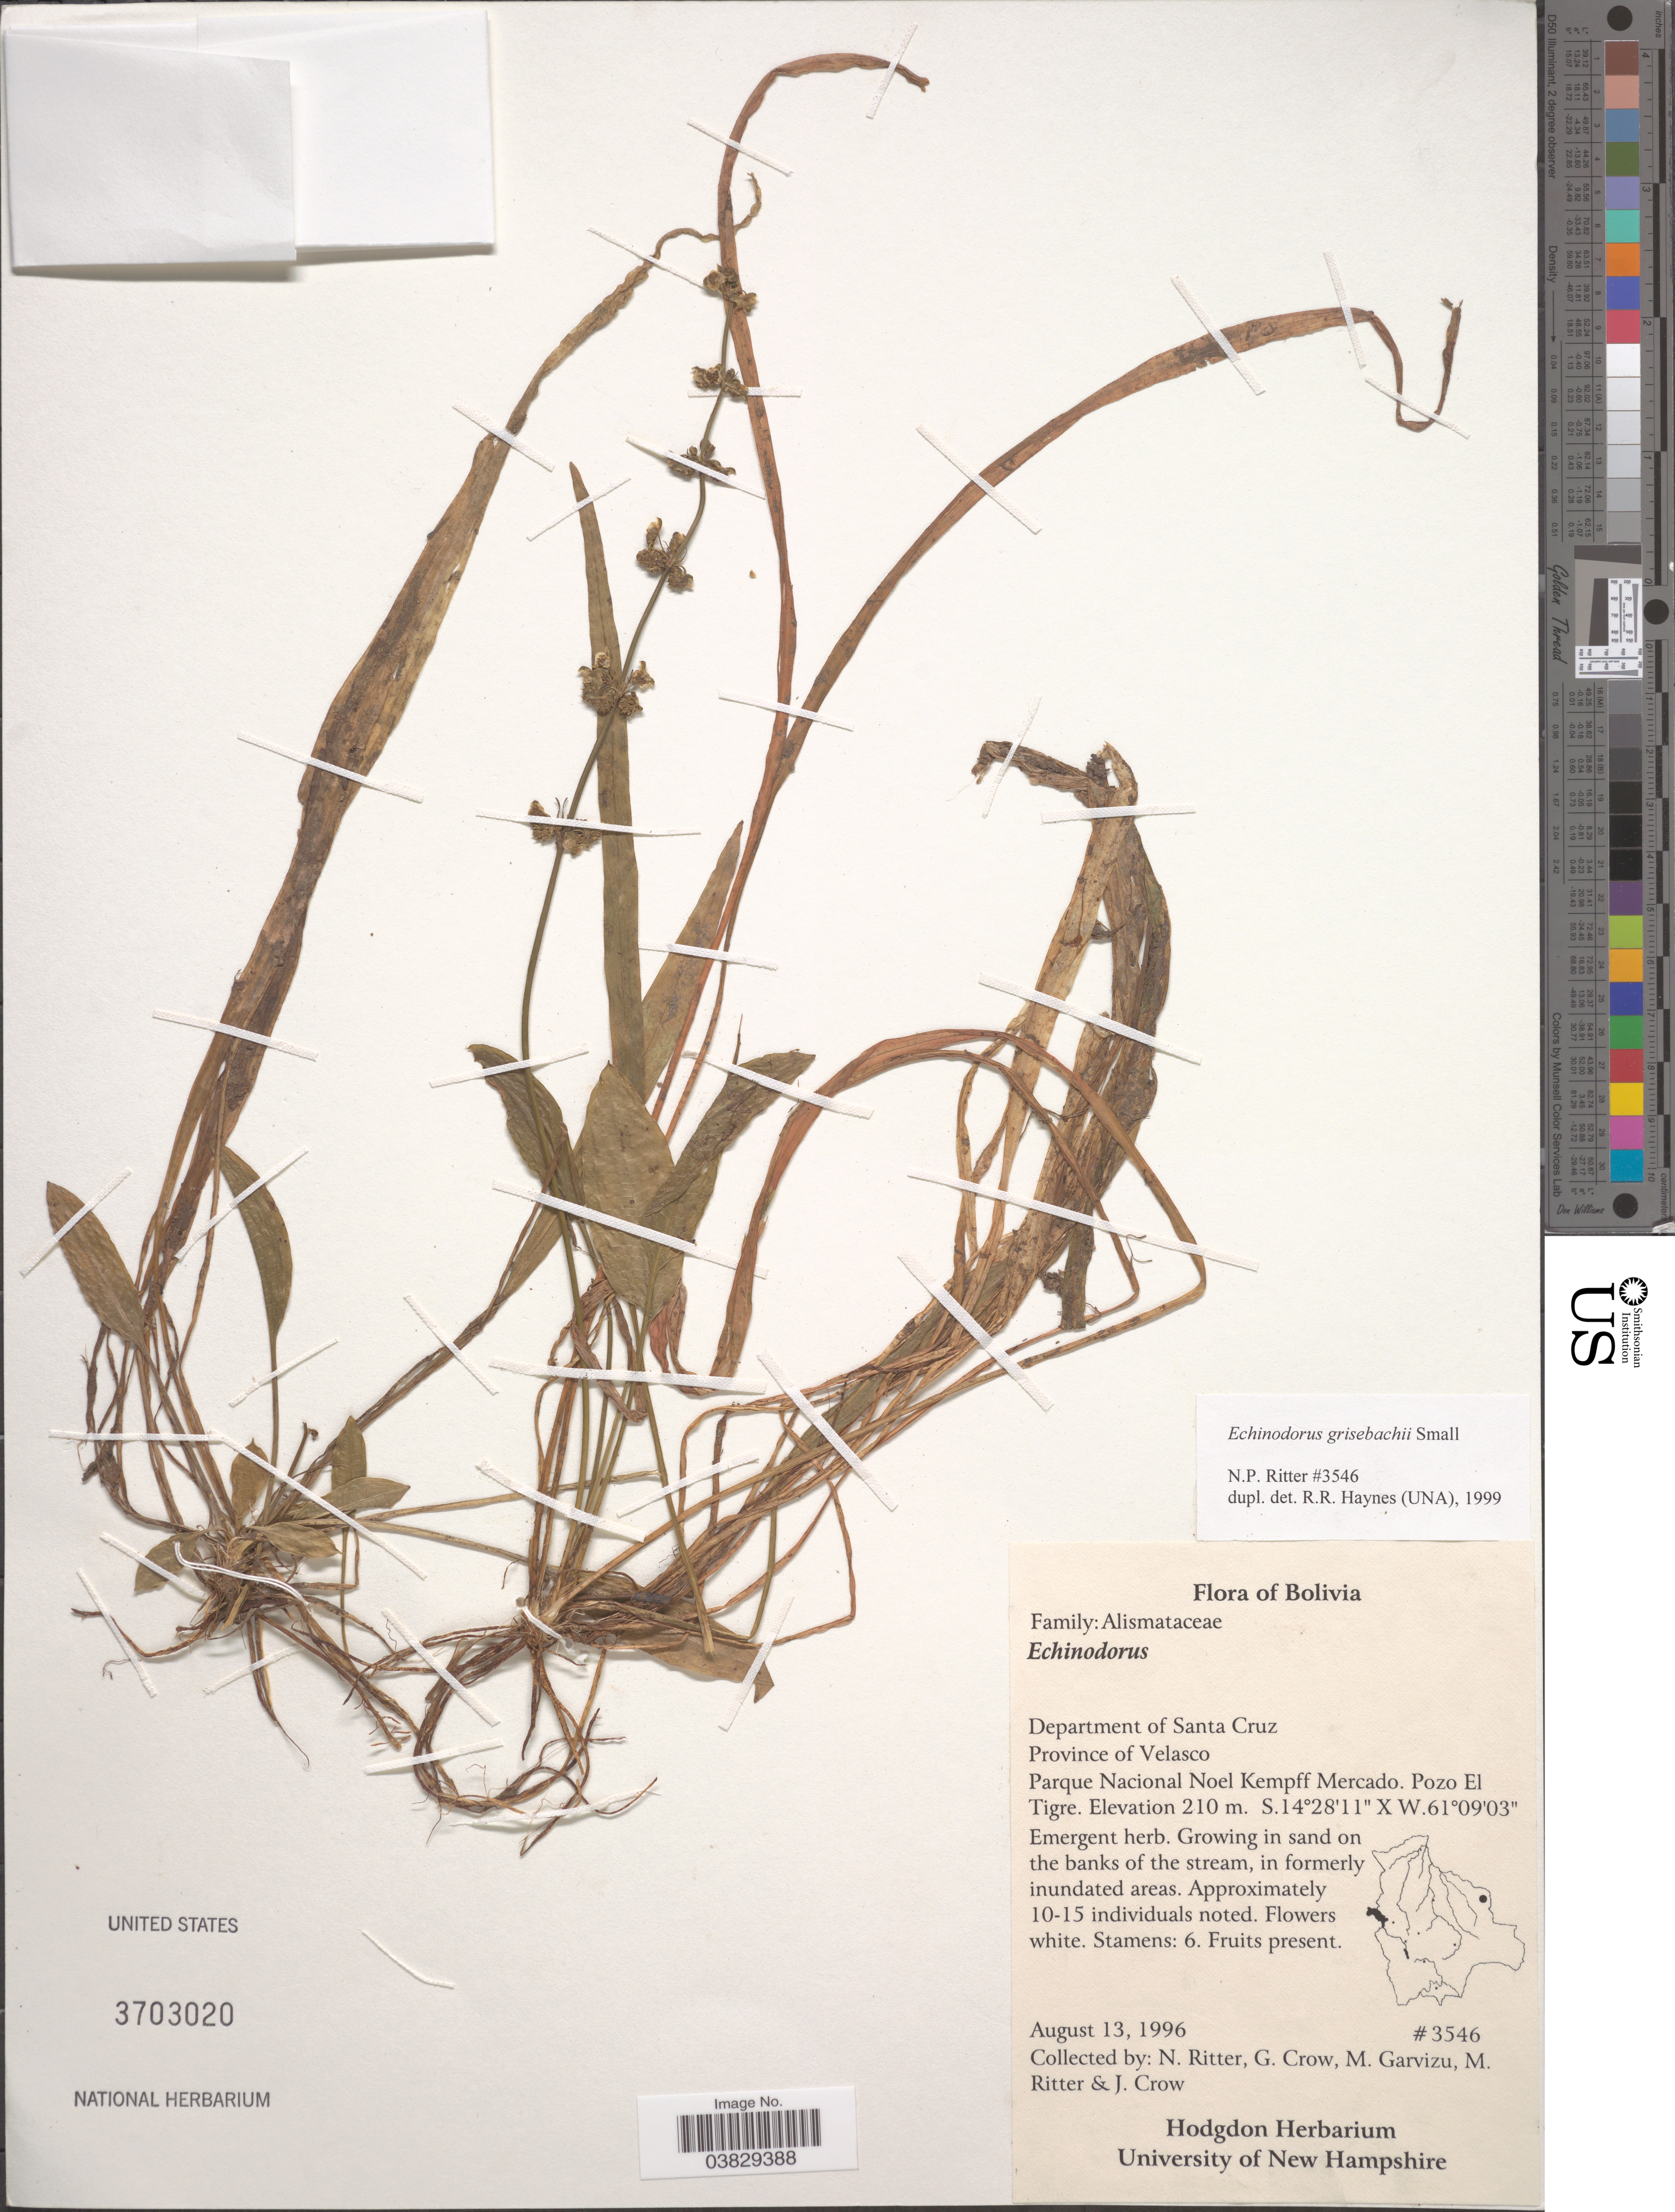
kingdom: Plantae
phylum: Tracheophyta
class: Liliopsida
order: Alismatales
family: Alismataceae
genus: Echinodorus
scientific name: Echinodorus grisebachii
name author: Small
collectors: N. Ritter, G. Crow, M. Garvizu, M. Ritter & J. Crow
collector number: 3546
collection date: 1996-08-13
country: Bolivia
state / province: Santa Cruz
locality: Department of Santa Cruz. Province of Velasco. Parque Nacional Noel Kempff Mercado. Pozo El Tigre.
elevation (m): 210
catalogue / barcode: US 3703020